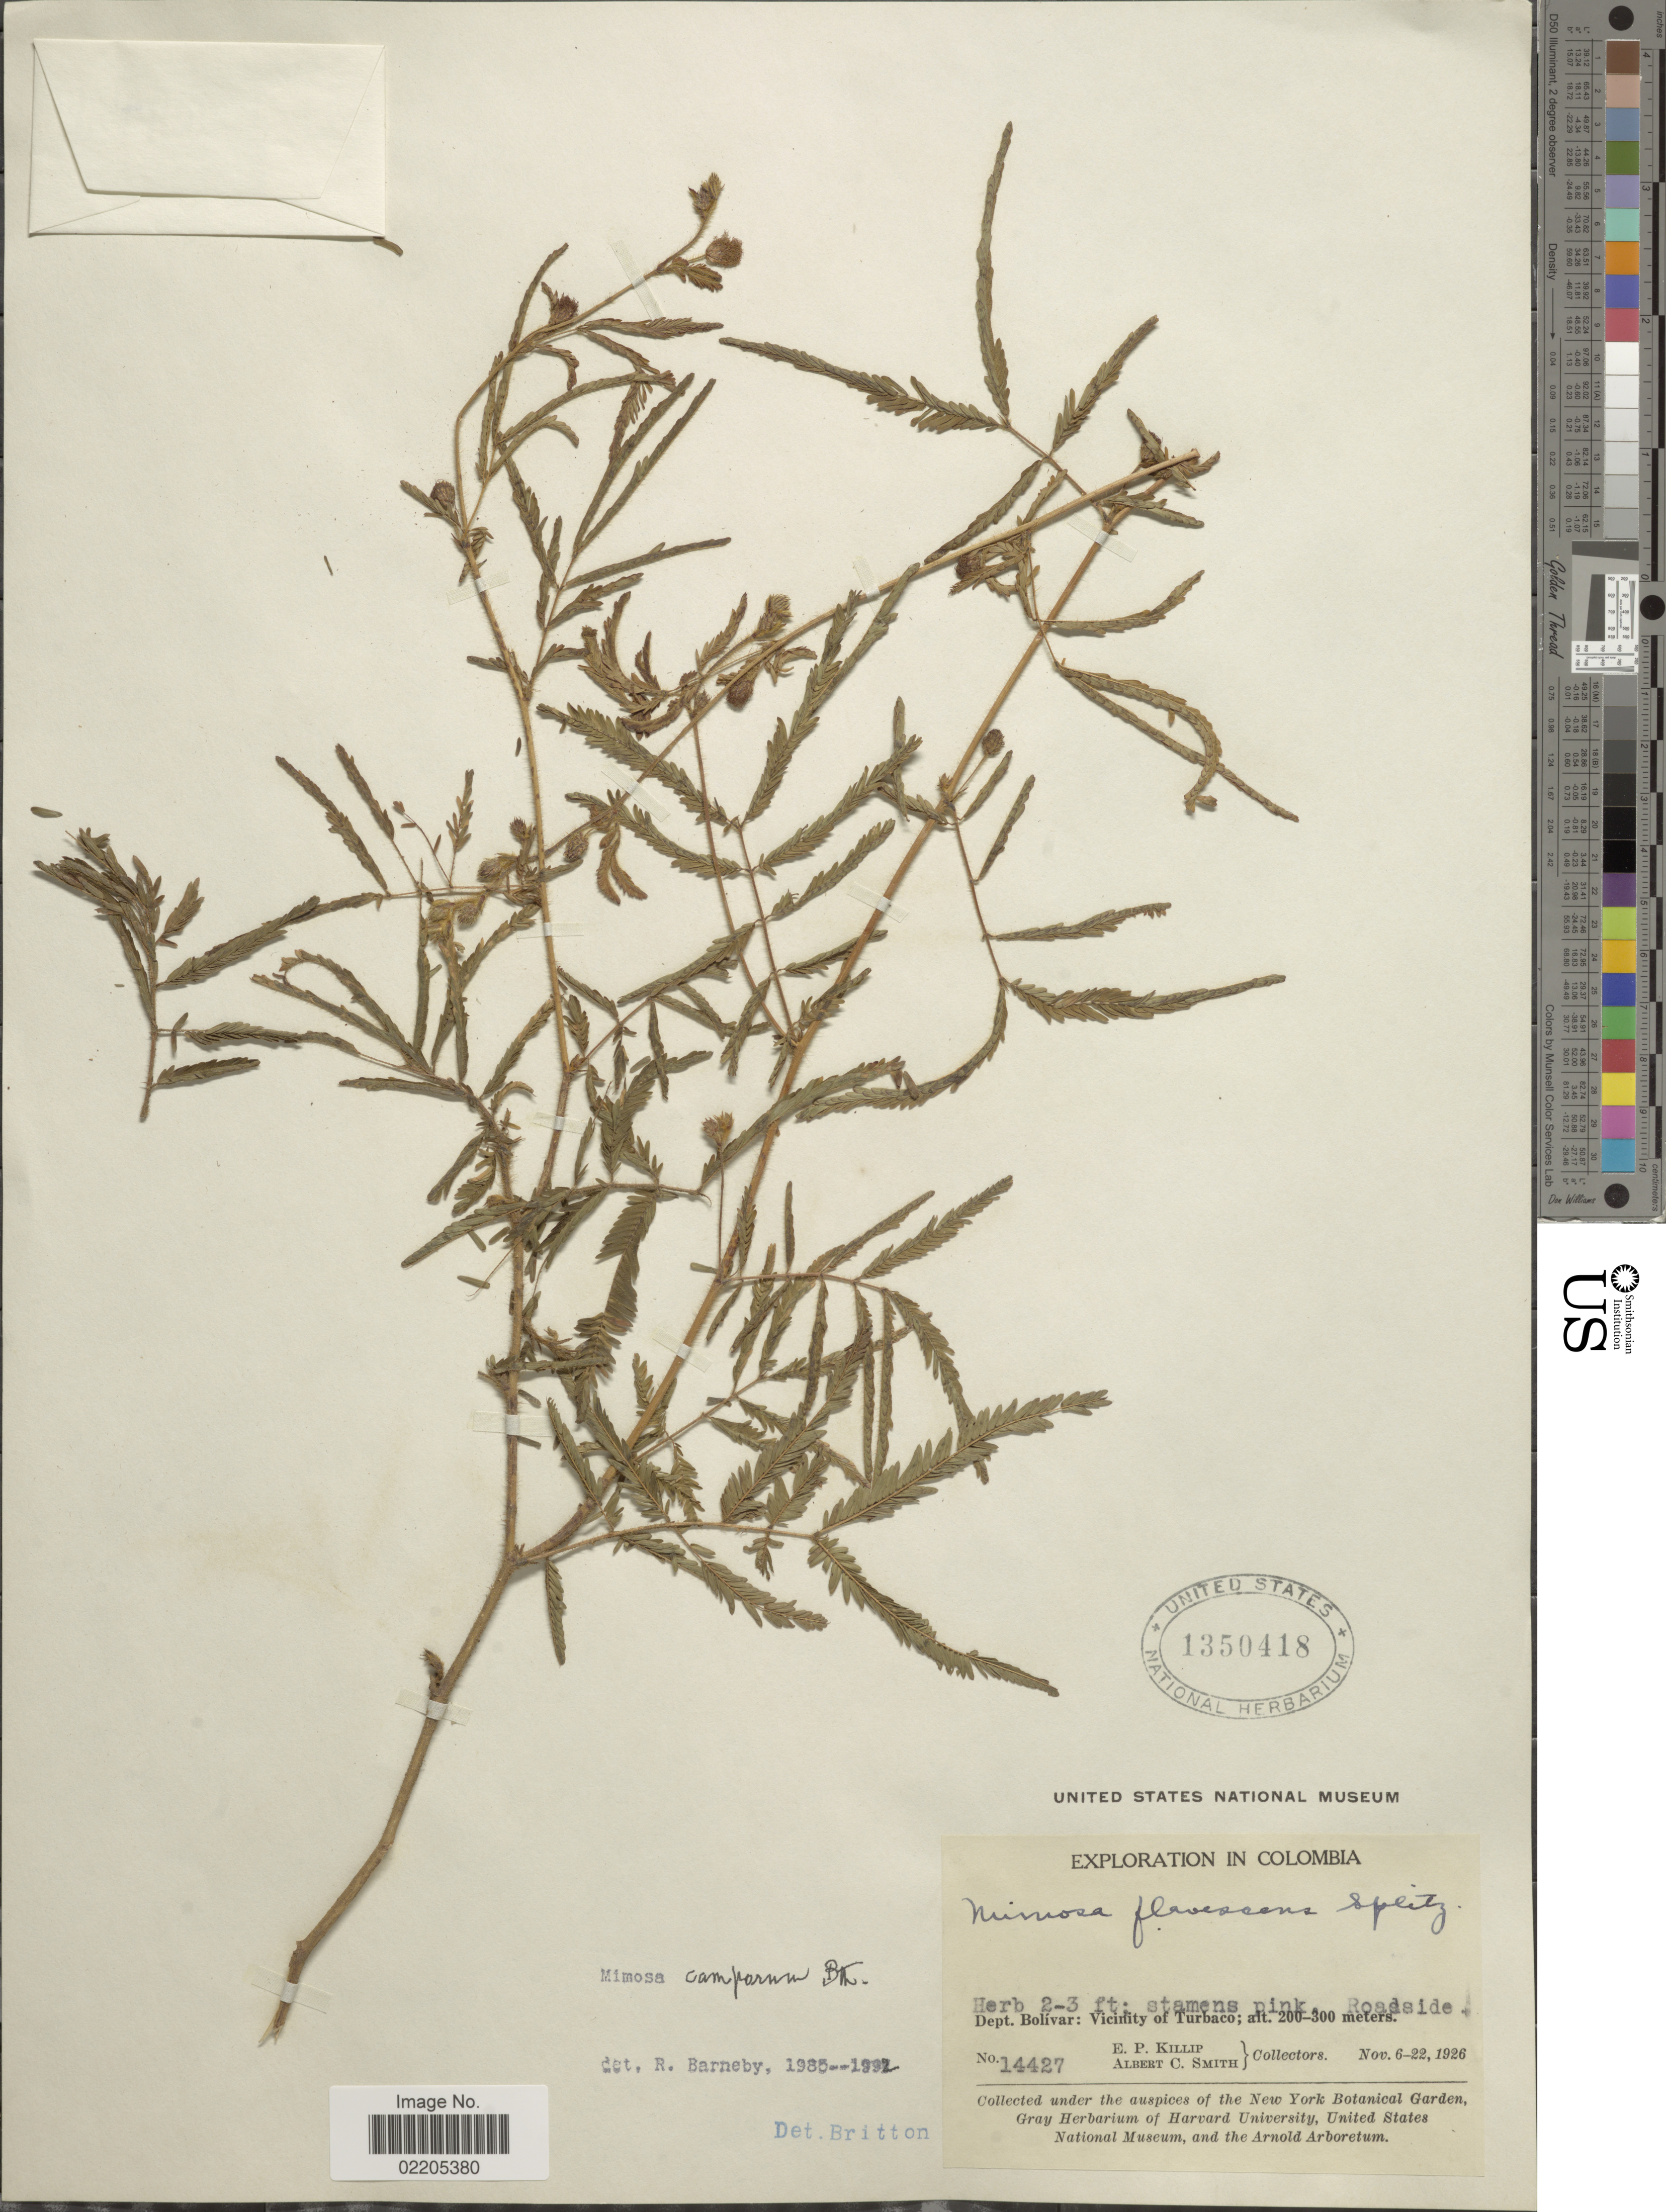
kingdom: Plantae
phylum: Tracheophyta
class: Magnoliopsida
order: Fabales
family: Fabaceae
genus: Mimosa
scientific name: Mimosa camporum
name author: Benth.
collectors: E. P. Killip & A. C. Smith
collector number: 14427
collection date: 1926-11-06/1926-11-22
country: Colombia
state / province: Bolívar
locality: Vicinity of Turbaco, roadside.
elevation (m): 200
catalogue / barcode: US 1350418